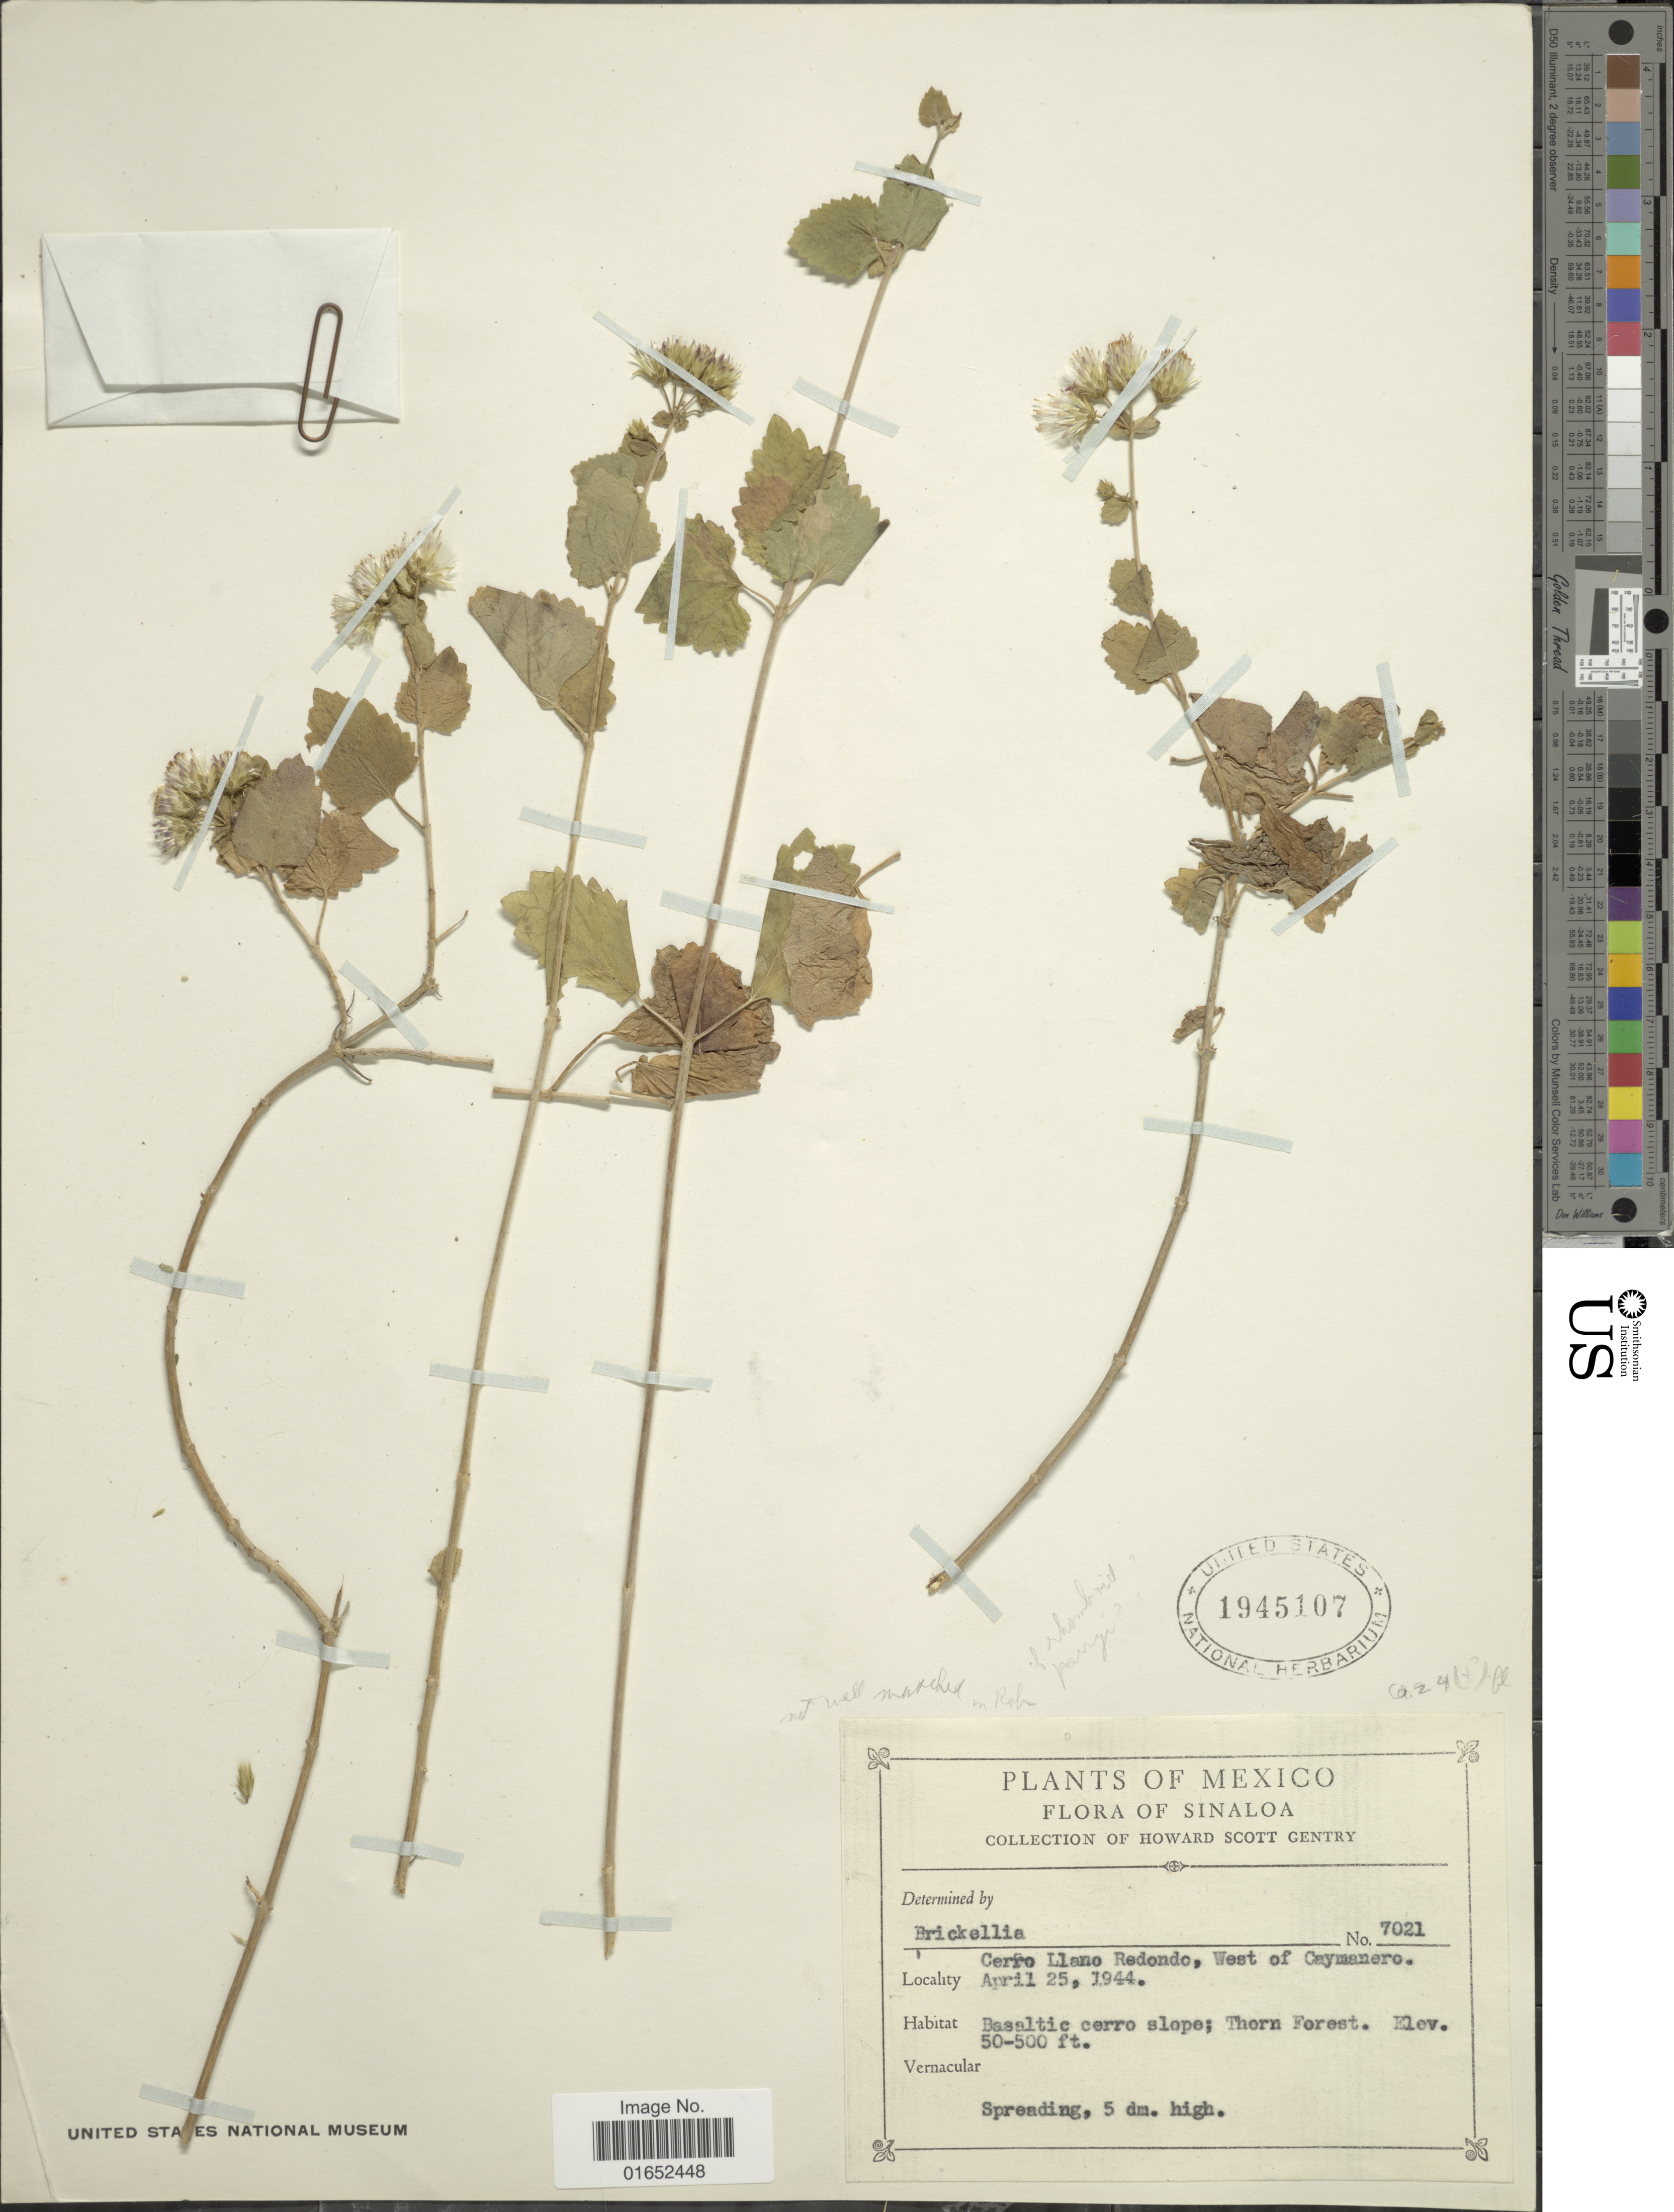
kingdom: Plantae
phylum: Tracheophyta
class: Magnoliopsida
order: Asterales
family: Asteraceae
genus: Brickellia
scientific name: Brickellia sp.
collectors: H. S. Gentry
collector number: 7021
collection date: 1944-04-25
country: Mexico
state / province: Sinaloa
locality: Cerro Llano Redondo, West of Caymanero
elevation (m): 15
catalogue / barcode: US 1945107